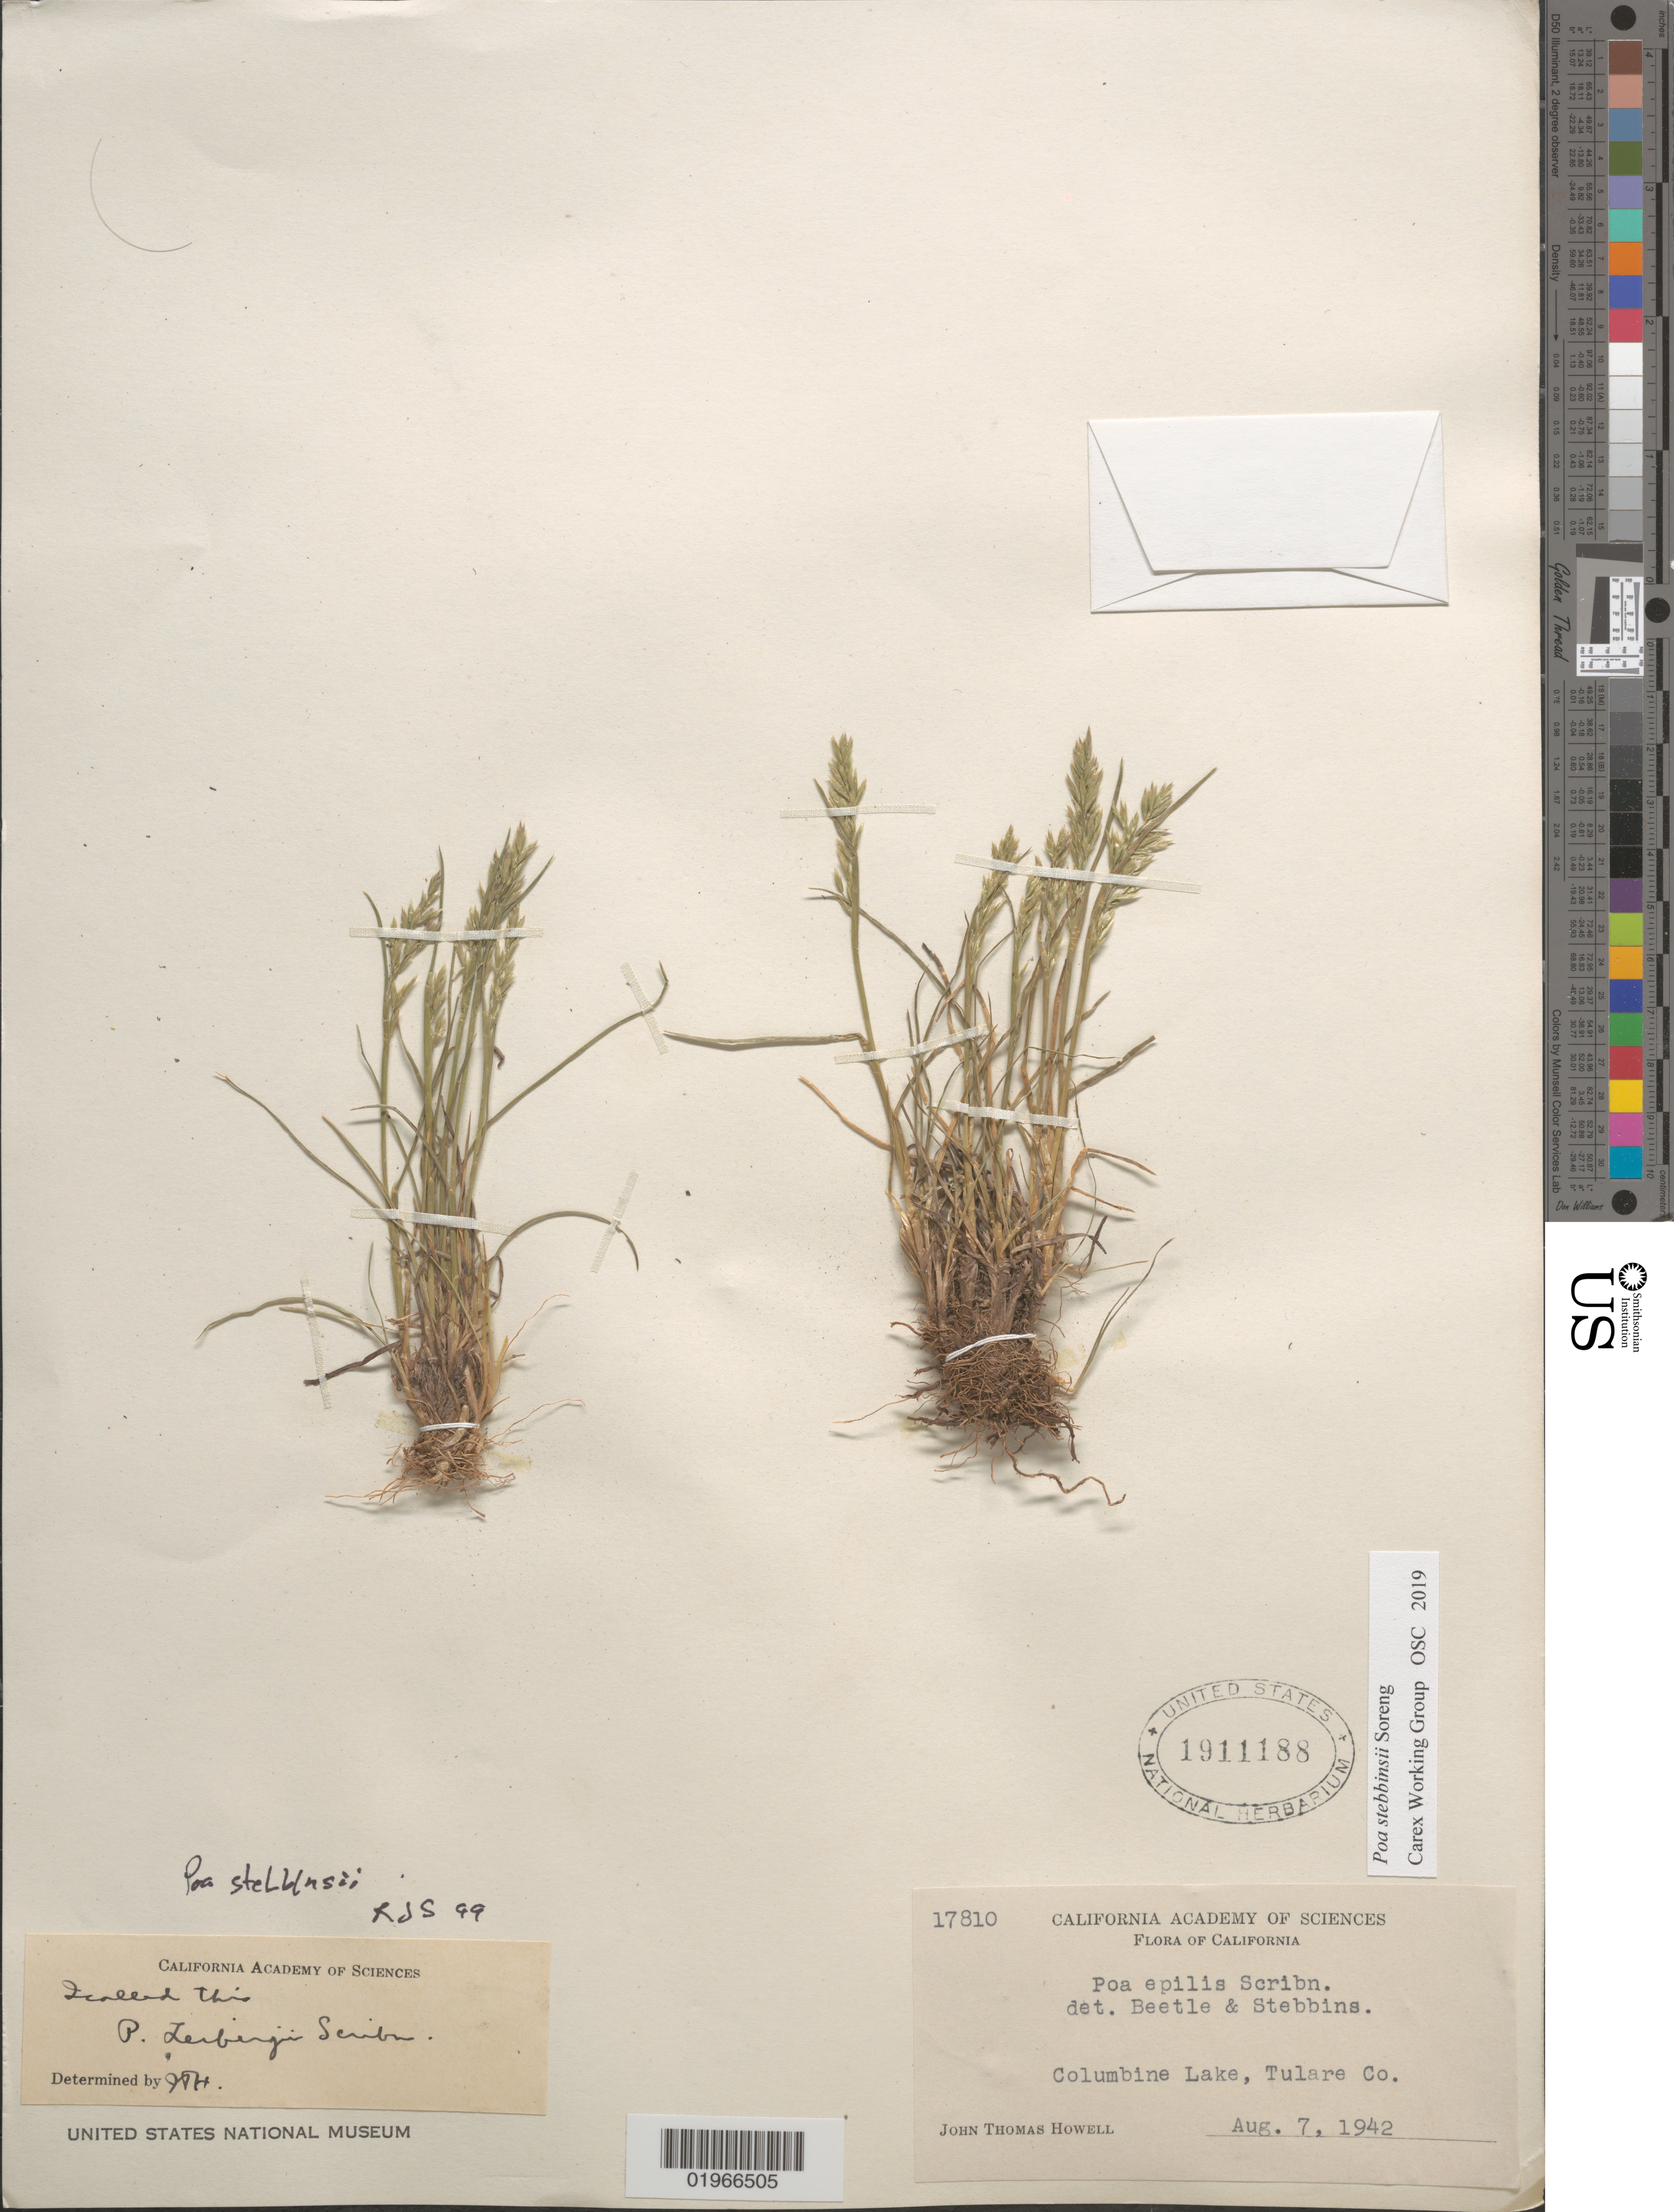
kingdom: Plantae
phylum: Tracheophyta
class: Liliopsida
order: Poales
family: Poaceae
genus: Poa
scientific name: Poa stebbinsii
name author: Soreng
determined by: Soreng, Robert J., Research Associate (BOT), Smithsonian Institution - National Museum of Natural History (UNITED STATES)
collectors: J. T. Howell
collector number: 17810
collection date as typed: Aug. 7, 1942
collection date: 1942-08-07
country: United States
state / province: California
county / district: Tulare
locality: Columbine Lake.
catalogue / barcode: US 1911188